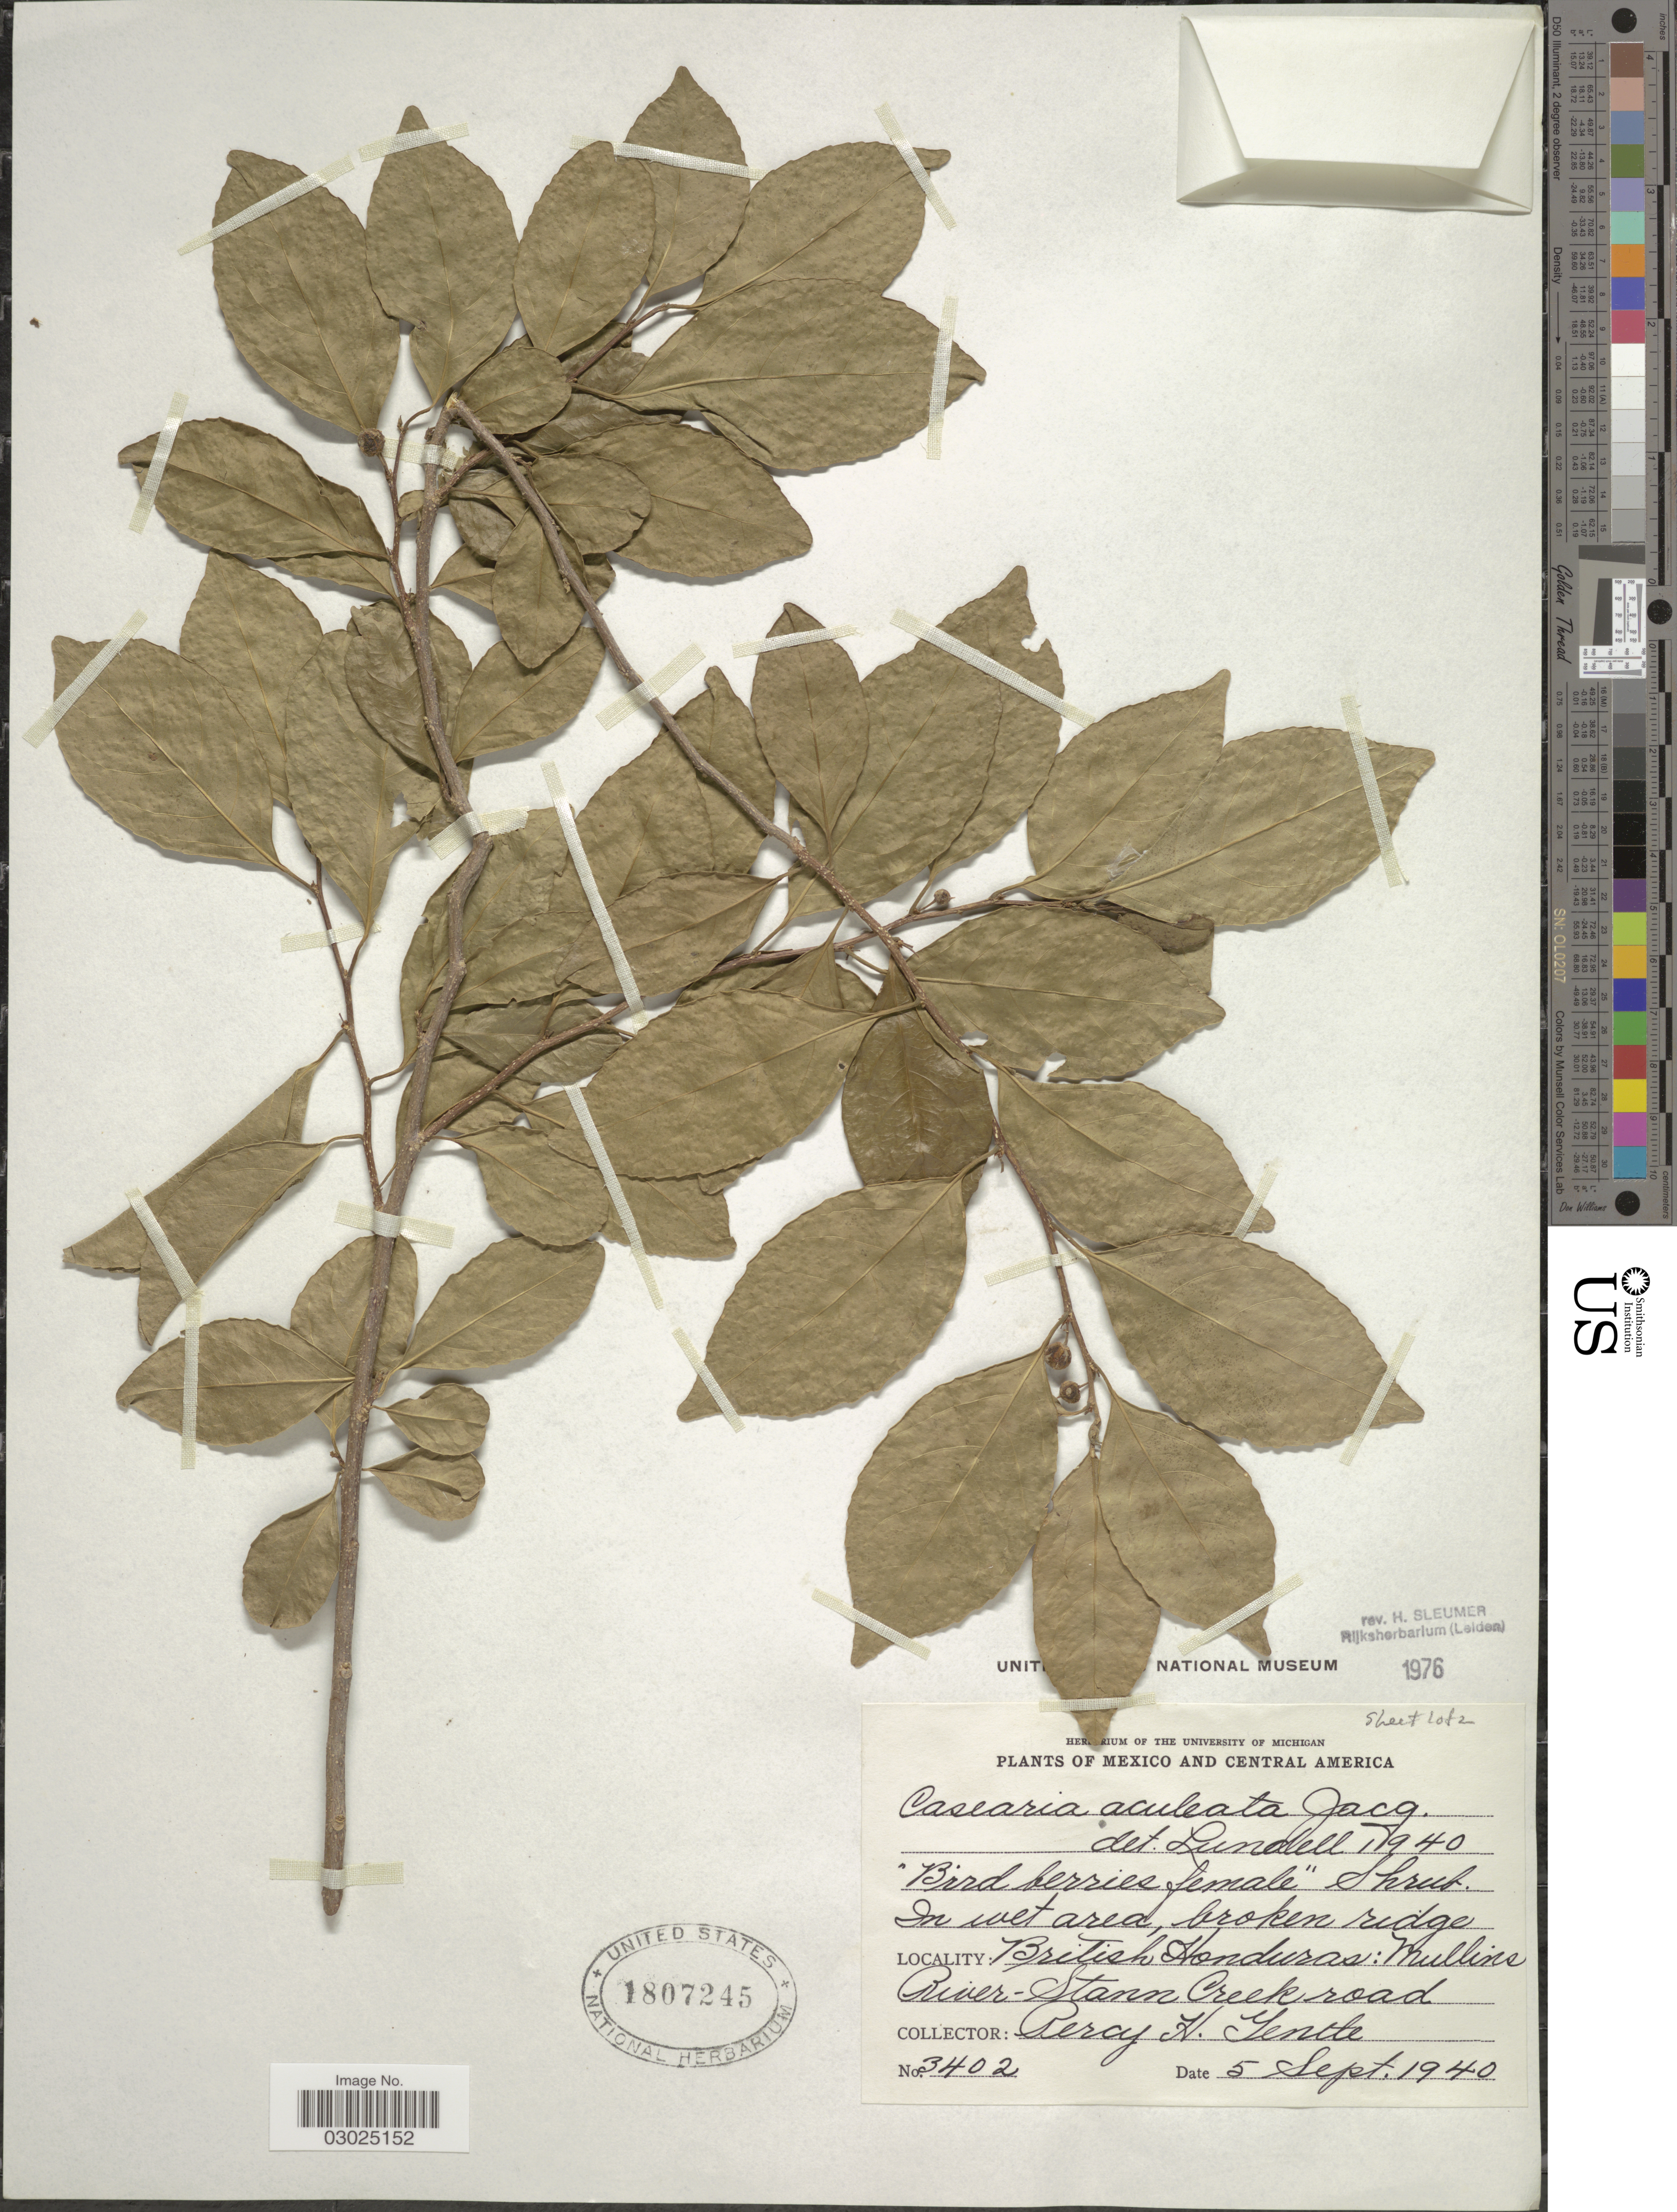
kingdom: Plantae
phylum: Tracheophyta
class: Magnoliopsida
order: Malpighiales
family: Salicaceae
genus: Casearia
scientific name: Casearia aculeata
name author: Jacq.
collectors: P. H. Gentle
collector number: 3402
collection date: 1940-09-05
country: Belize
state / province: Stann Creek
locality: British Honduras: Mullins River-Stann Creek road.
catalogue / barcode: US 1807245